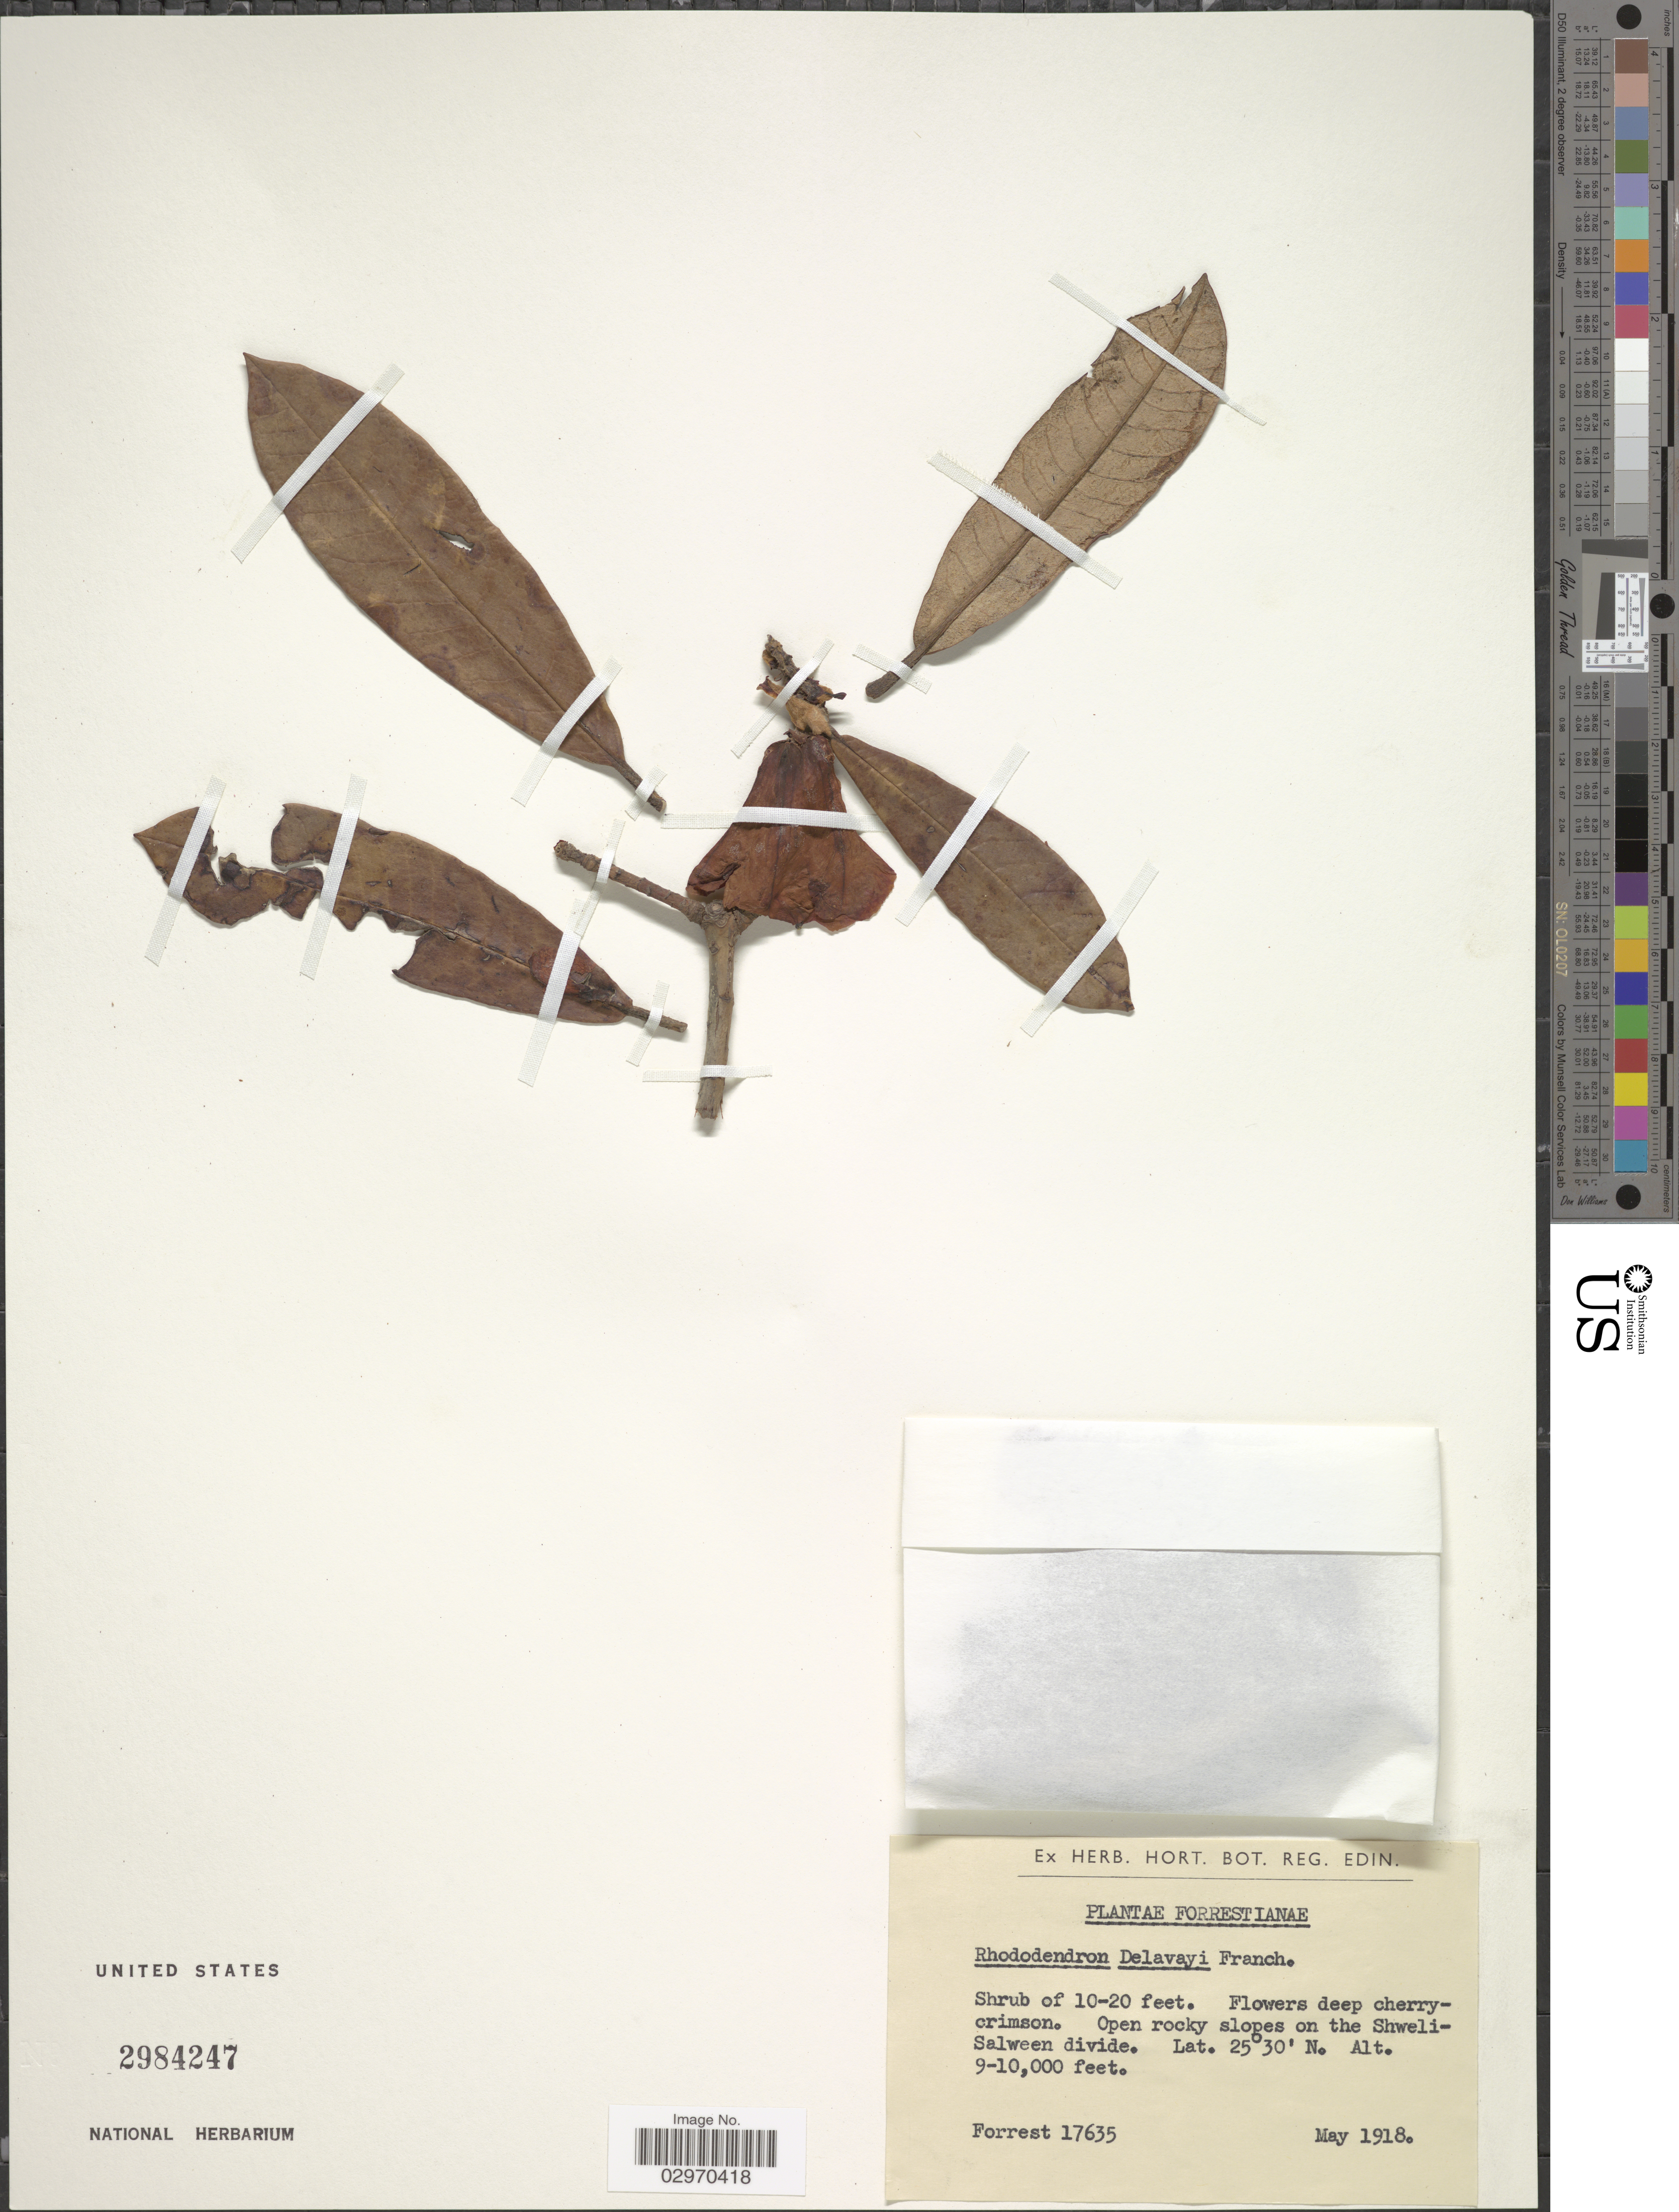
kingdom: Plantae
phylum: Tracheophyta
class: Magnoliopsida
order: Ericales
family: Ericaceae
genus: Rhododendron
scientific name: Rhododendron delavayi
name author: Franch.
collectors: -. Forrest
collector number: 17635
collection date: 1918-05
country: China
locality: Shweli-Salween divide.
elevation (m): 2743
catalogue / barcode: US 2984247